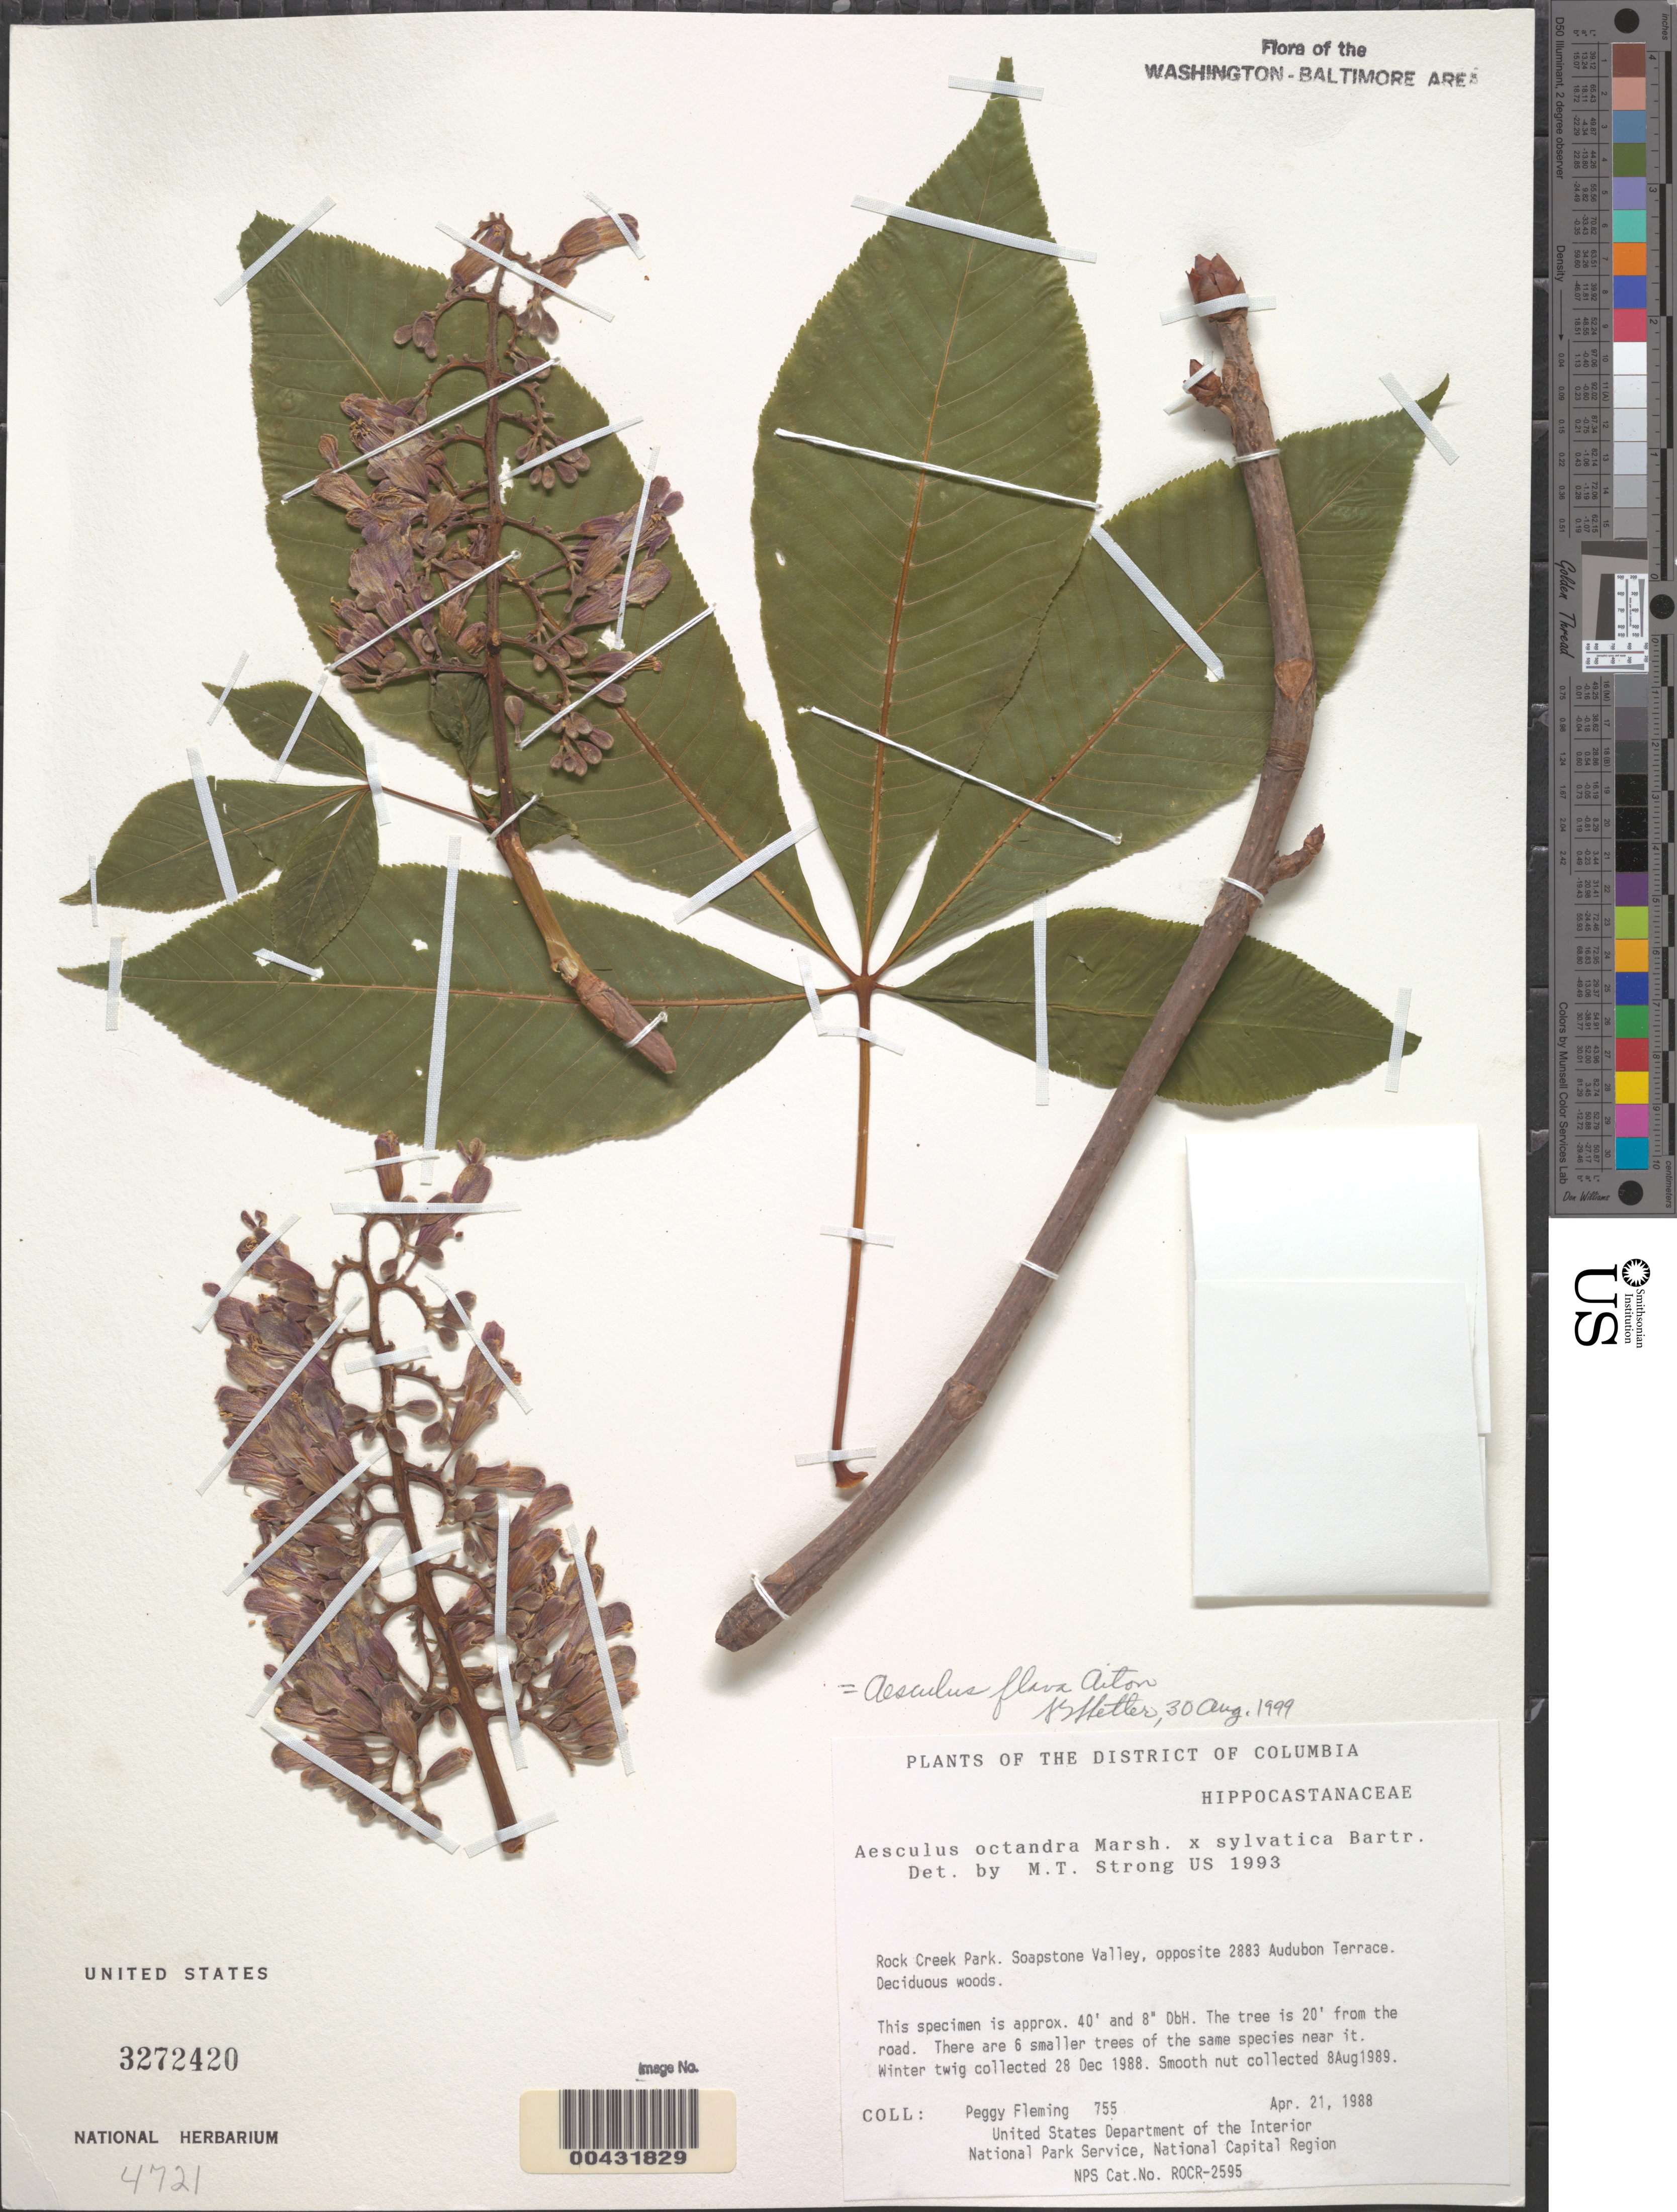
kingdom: Plantae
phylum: Tracheophyta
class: Magnoliopsida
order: Sapindales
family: Sapindaceae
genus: Aesculus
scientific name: Aesculus x octandra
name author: Marshall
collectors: P. Fleming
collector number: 755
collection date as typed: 21 Apr 1988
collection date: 1988-04-21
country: United States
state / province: District of Columbia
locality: Rock Creek Park, Soapstone Valley, opposite 2883 Audubon Terrace. Rock Creek Park and vicinity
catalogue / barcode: US 3272420